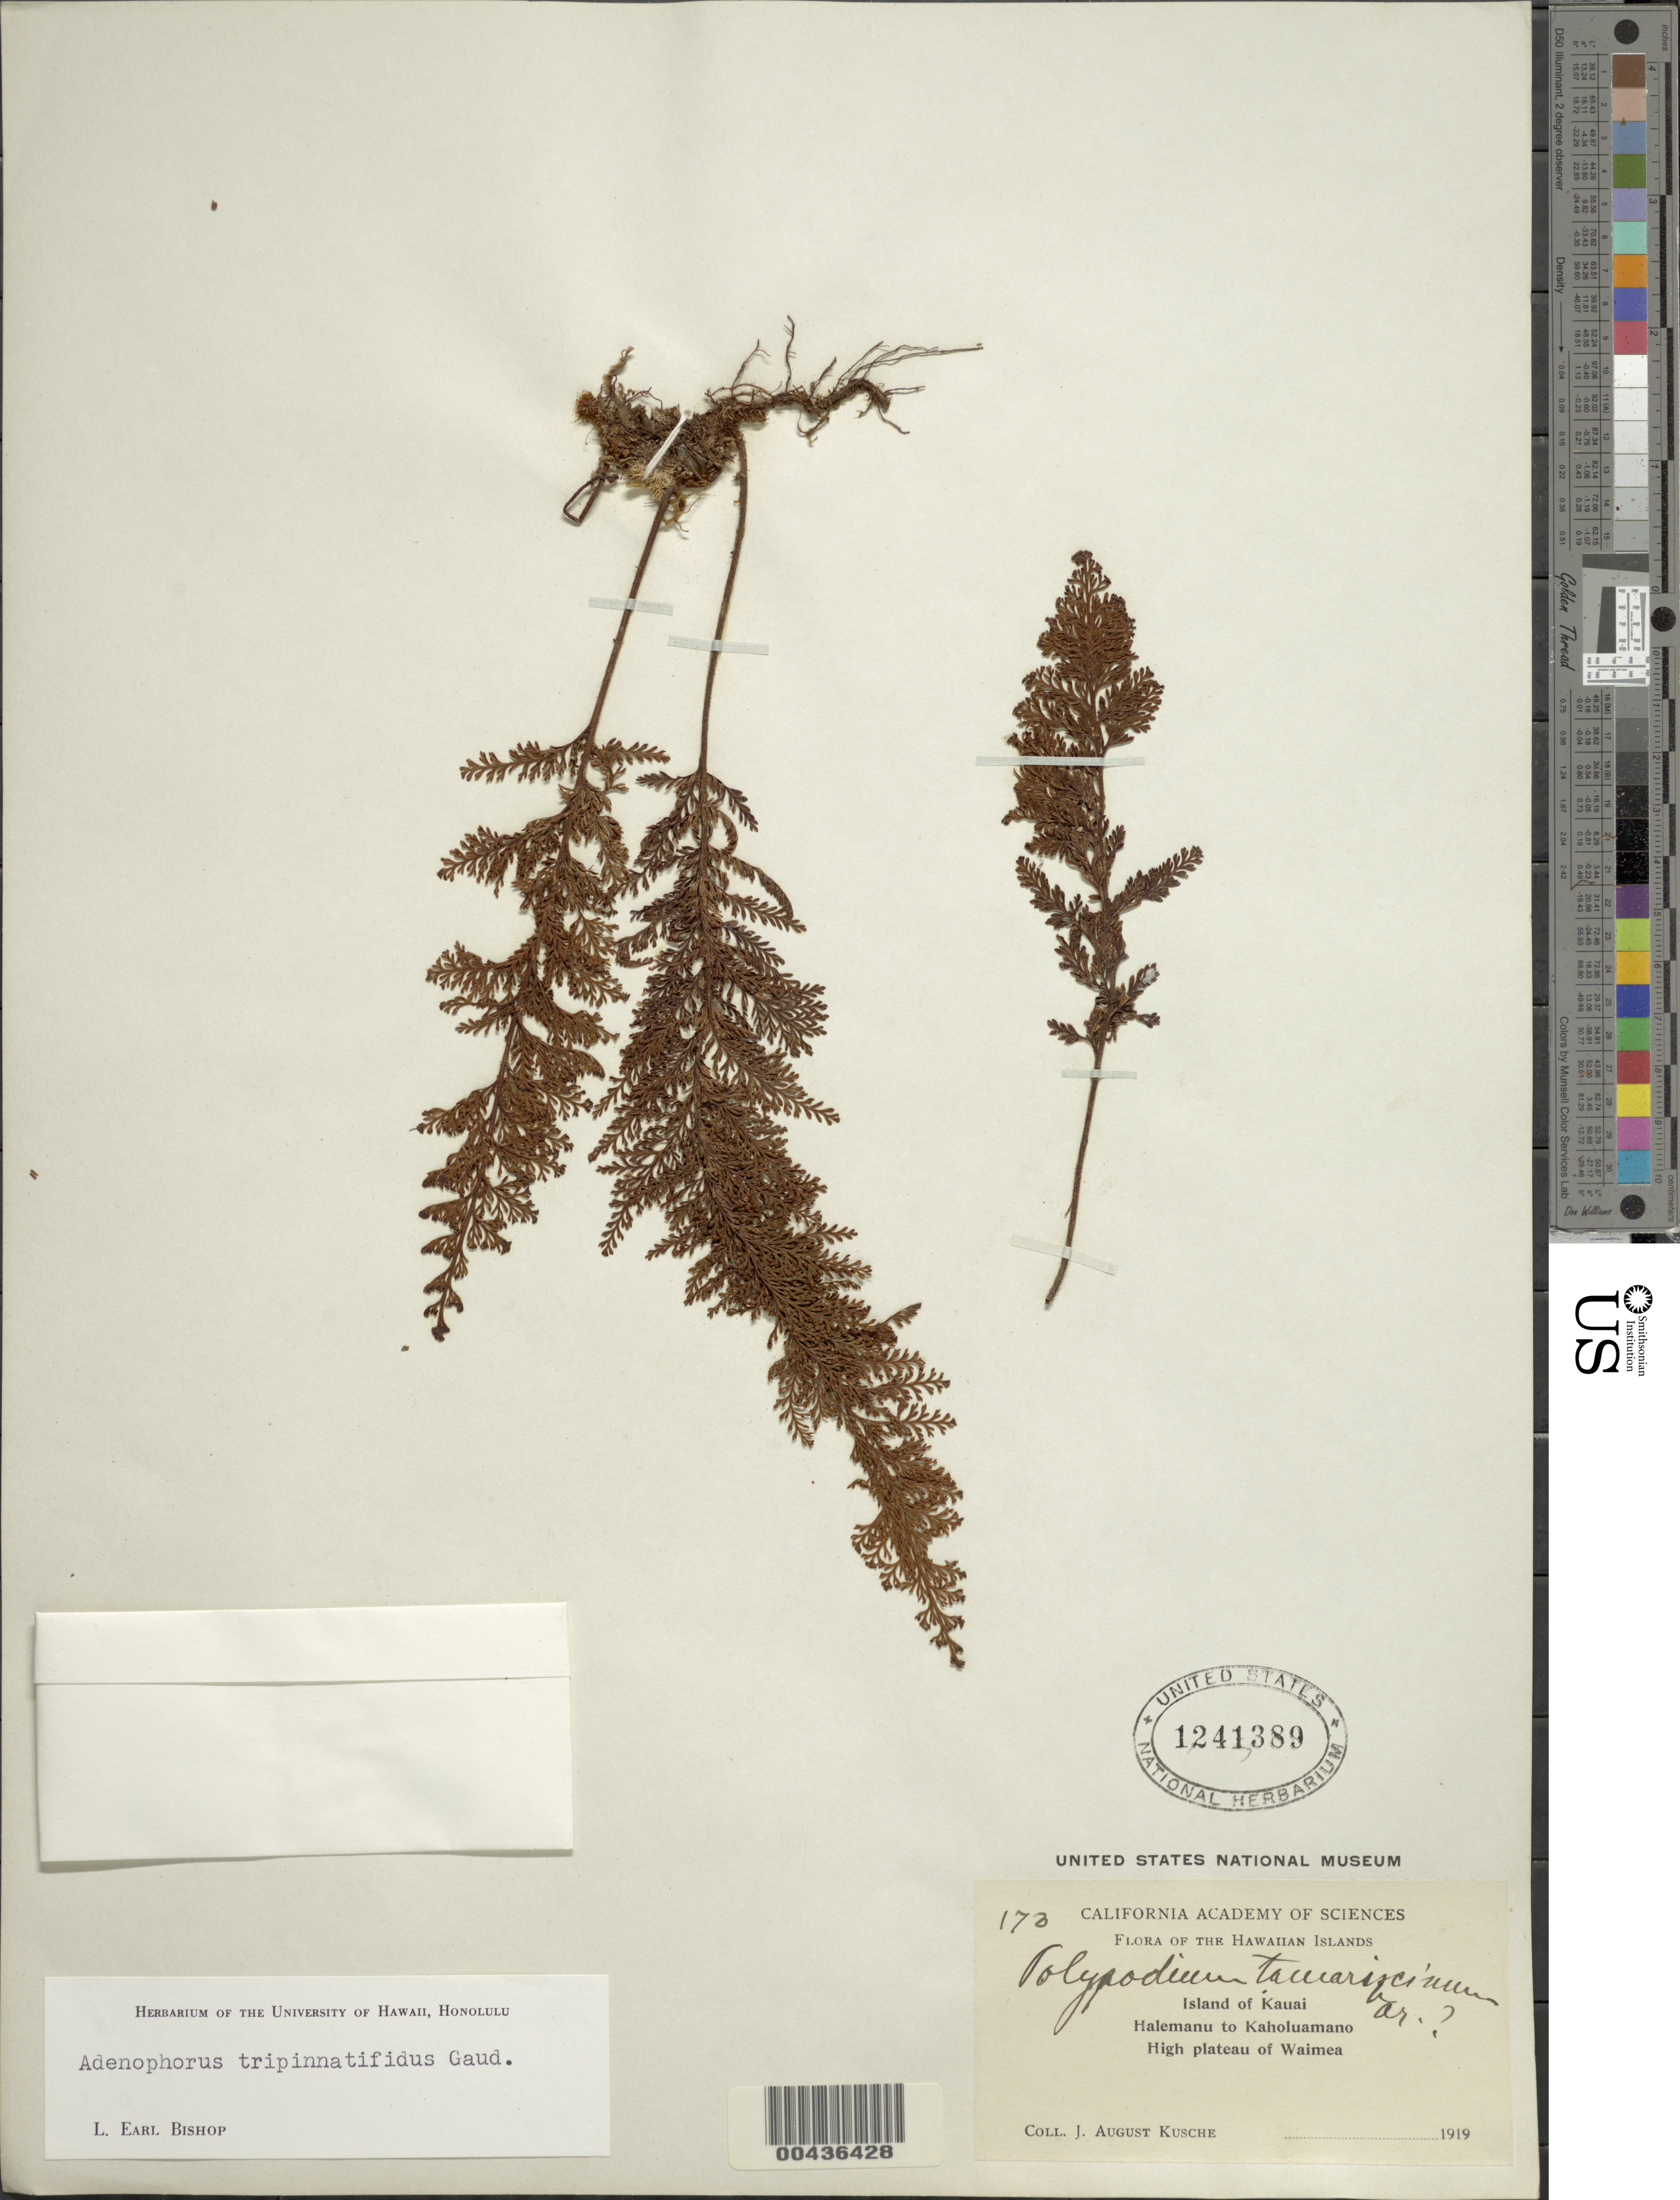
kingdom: Plantae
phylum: Tracheophyta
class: Polypodiopsida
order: Polypodiales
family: Polypodiaceae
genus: Adenophorus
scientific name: Adenophorus tripinnatifidus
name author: Gaudich.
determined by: Bishop, L. E.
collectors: J. Kusche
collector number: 173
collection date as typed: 1919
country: United States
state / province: Hawaii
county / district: Kauai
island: Kaua'i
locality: Halemanu to Kaholuamano, High plateau of Waimea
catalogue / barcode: US 1241389